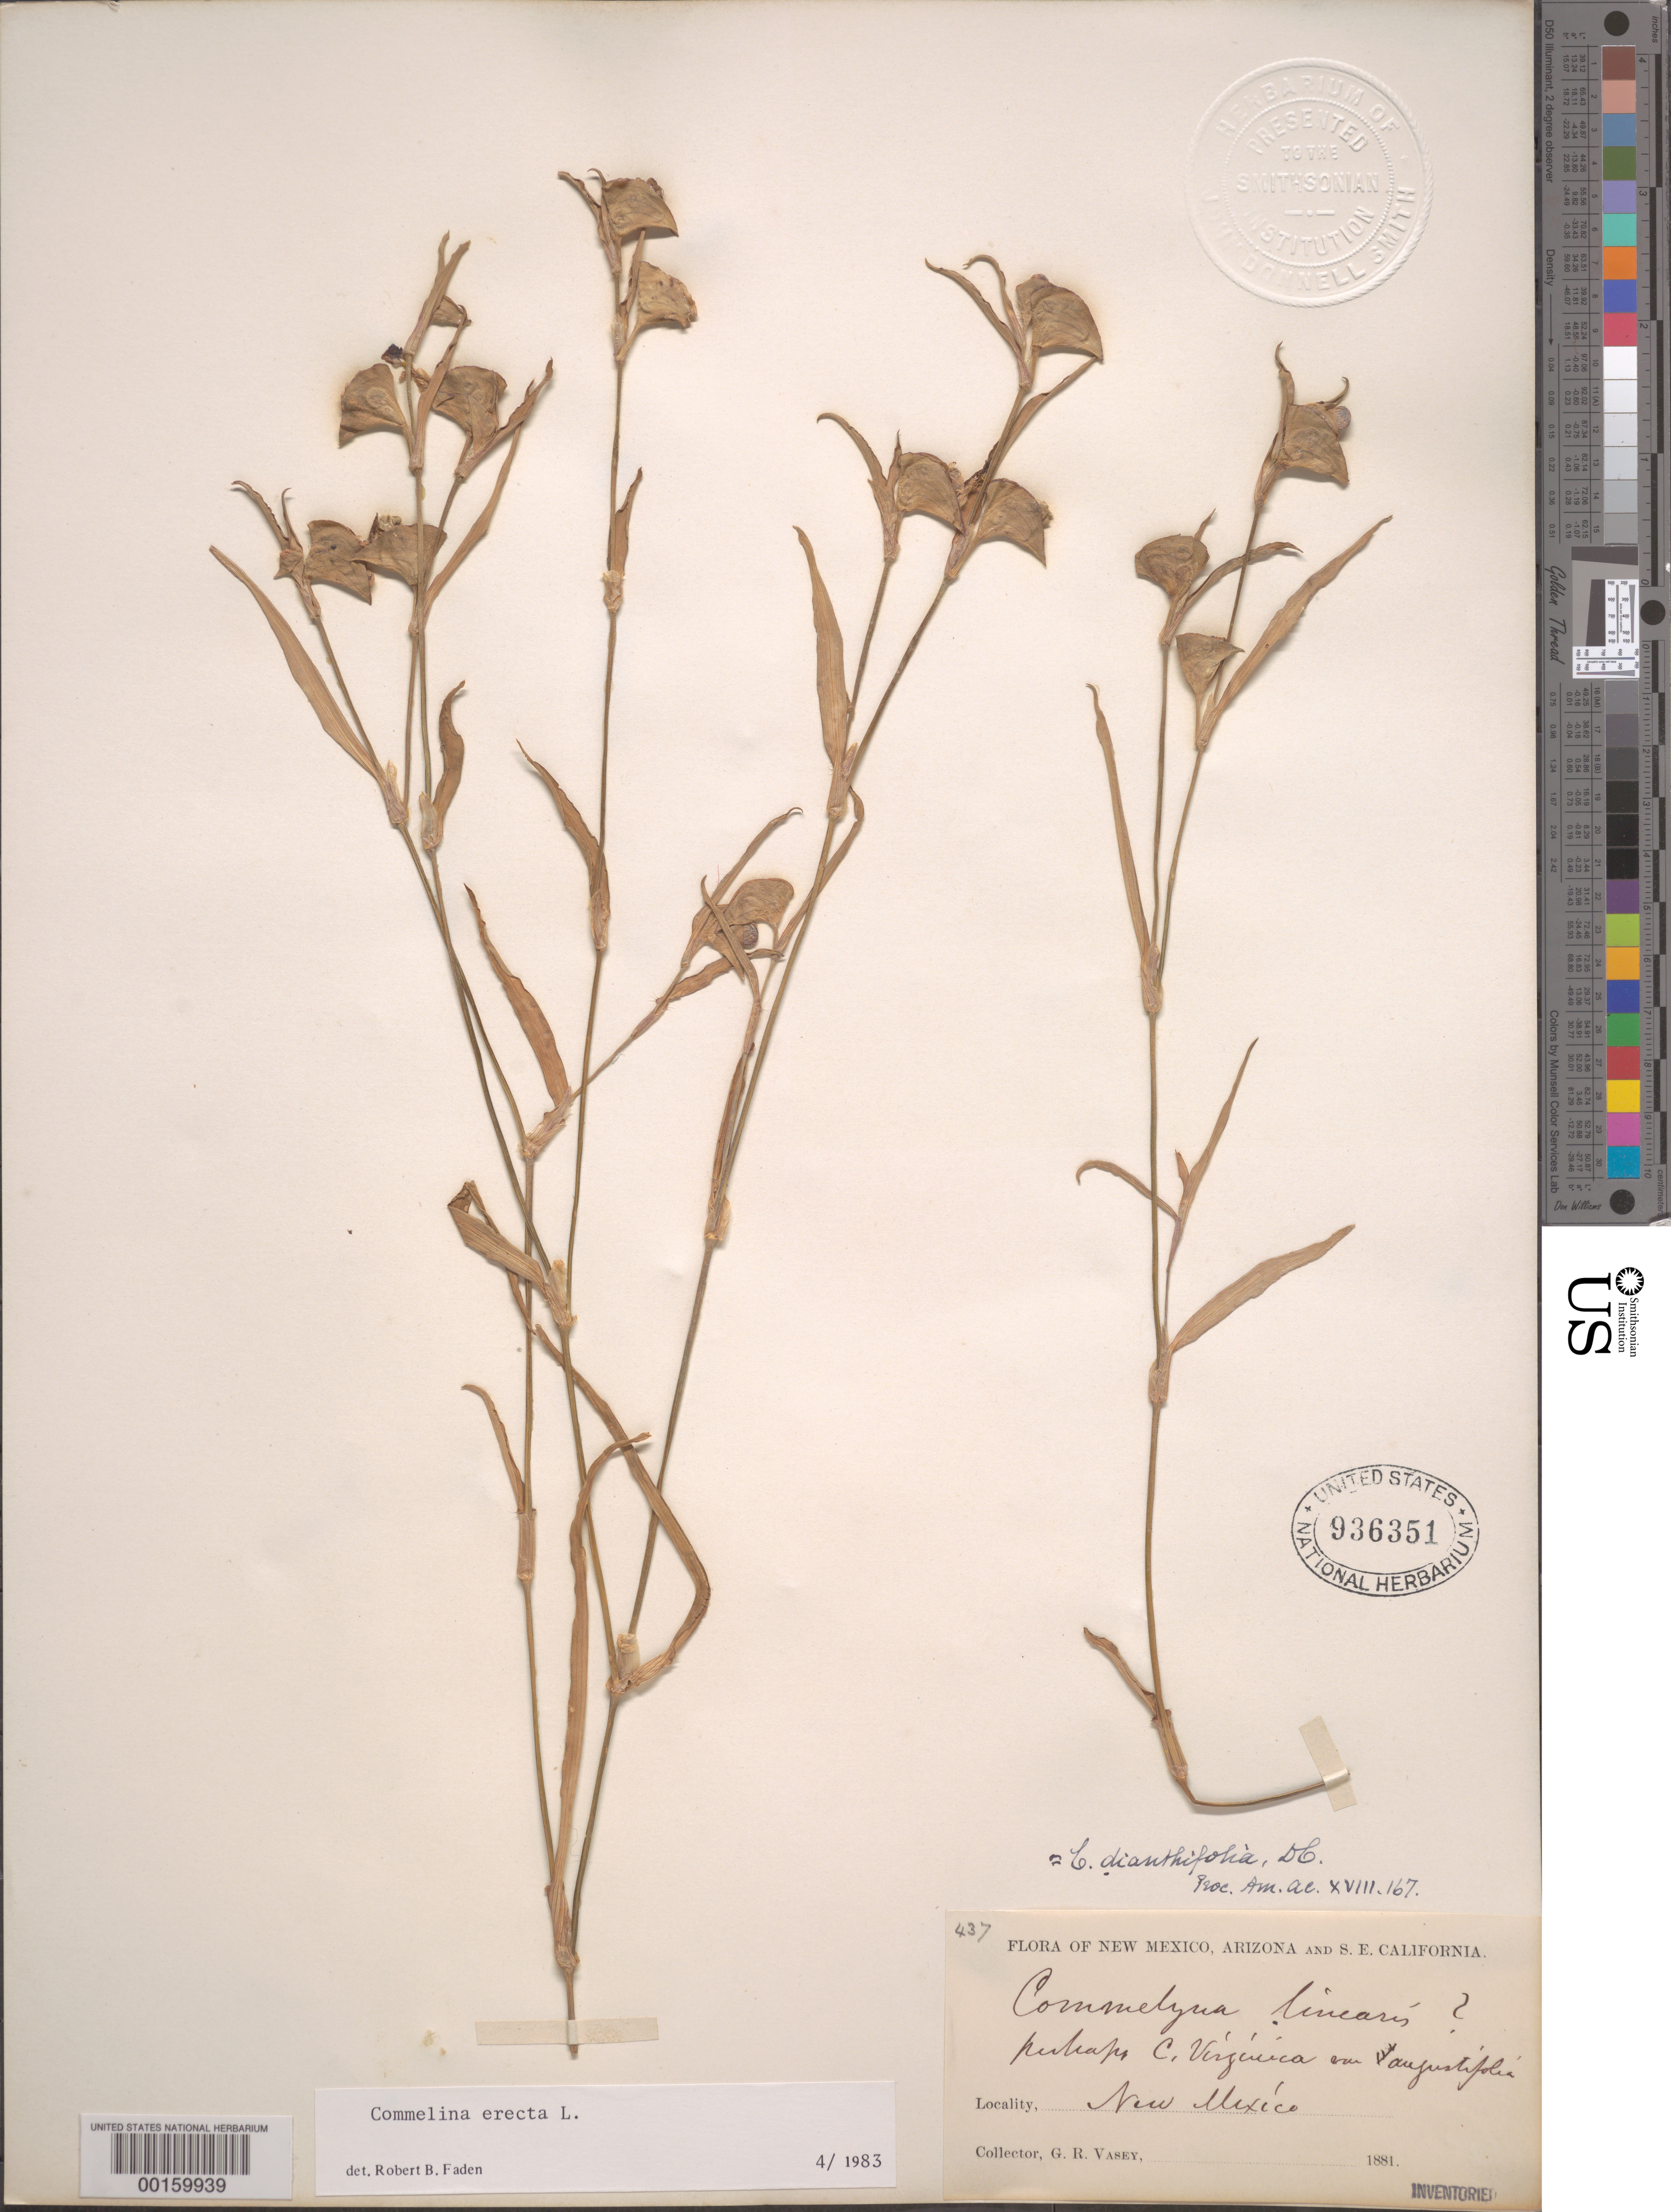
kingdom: Plantae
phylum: Tracheophyta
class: Liliopsida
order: Commelinales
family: Commelinaceae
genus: Commelina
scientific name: Commelina erecta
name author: L.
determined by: Faden, Robert B., (US), Smithsonian Institution - National Museum of Natural History (UNITED STATES)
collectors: G. R. Vasey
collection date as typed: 1881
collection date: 1881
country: United States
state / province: New Mexico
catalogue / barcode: US 936351